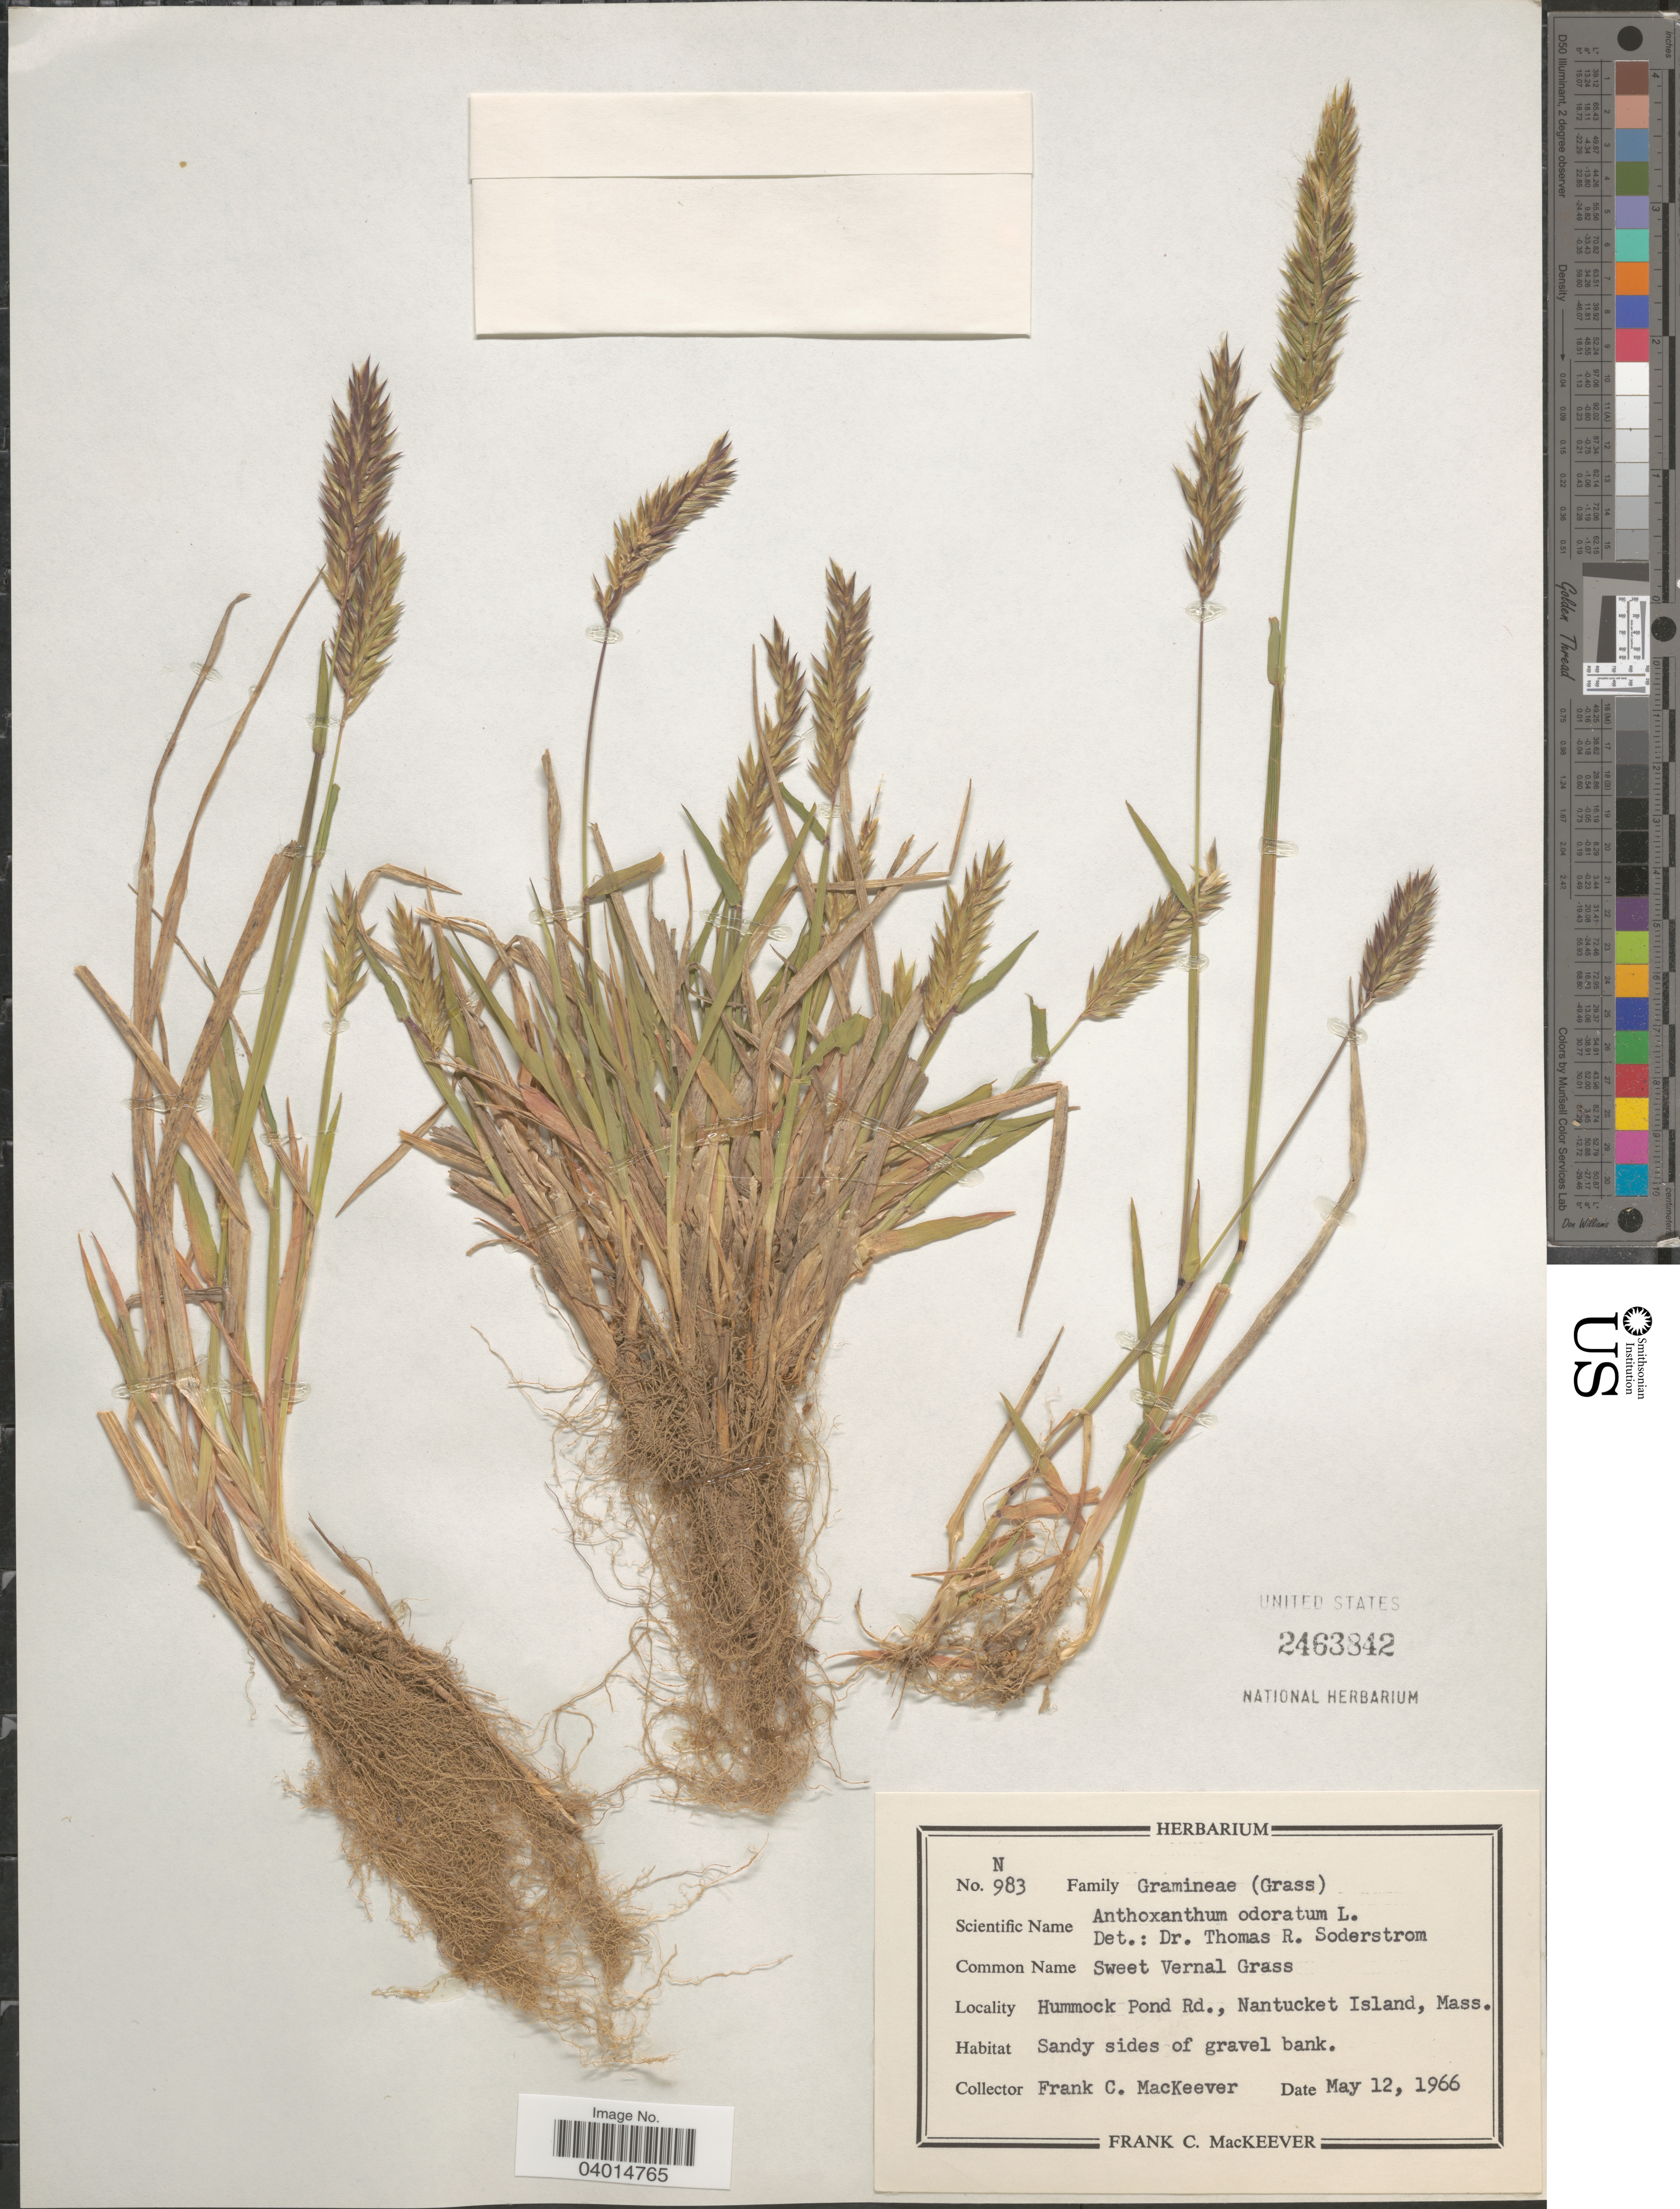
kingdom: Plantae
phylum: Tracheophyta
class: Liliopsida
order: Poales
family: Poaceae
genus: Anthoxanthum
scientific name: Anthoxanthum odoratum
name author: L.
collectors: F. C. MacKeever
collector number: N983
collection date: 1966-05-12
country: United States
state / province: Massachusetts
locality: Hummock Pond Rd., Nantucket Island.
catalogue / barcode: US 2463842